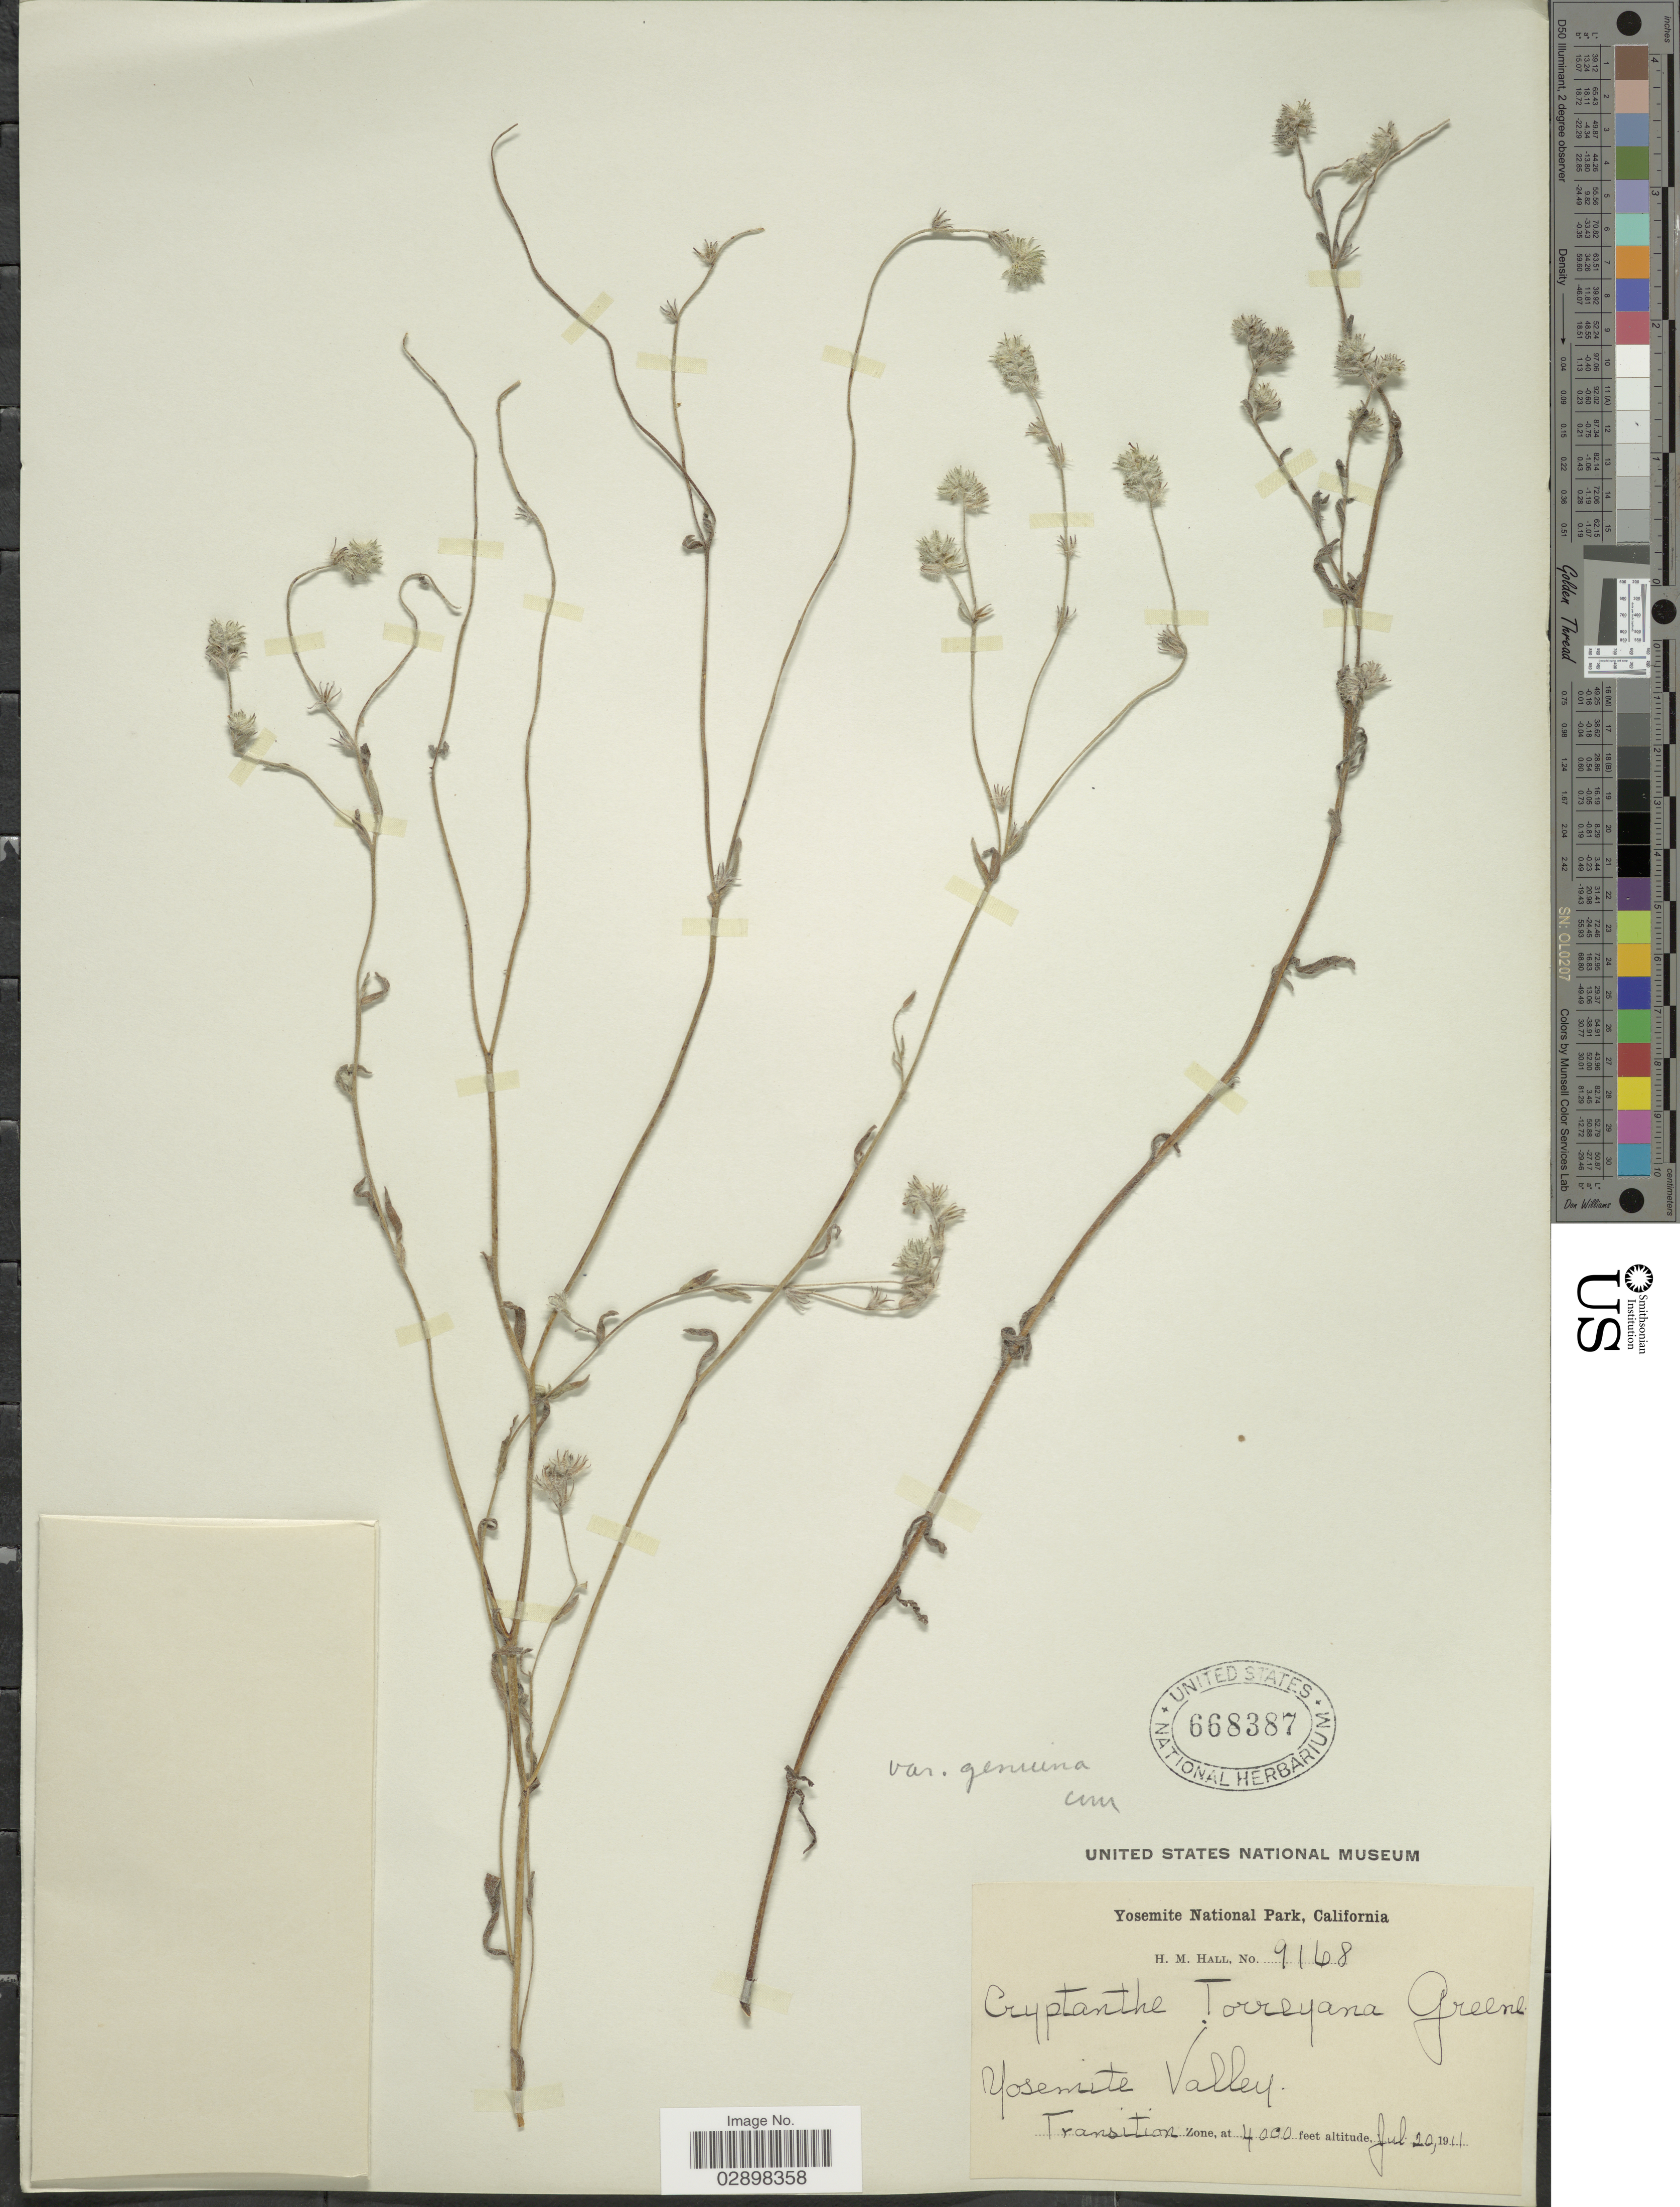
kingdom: Plantae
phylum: Tracheophyta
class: Magnoliopsida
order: Boraginales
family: Boraginaceae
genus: Cryptantha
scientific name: Cryptantha torreyana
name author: (A. Gray) S.W. Greene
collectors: H. M. Hall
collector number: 9168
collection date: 1911-07-20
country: United States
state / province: California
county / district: Mariposa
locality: Yosemite National Park, Yosemite Valley, Transition Zone.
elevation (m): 1219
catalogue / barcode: US 668387